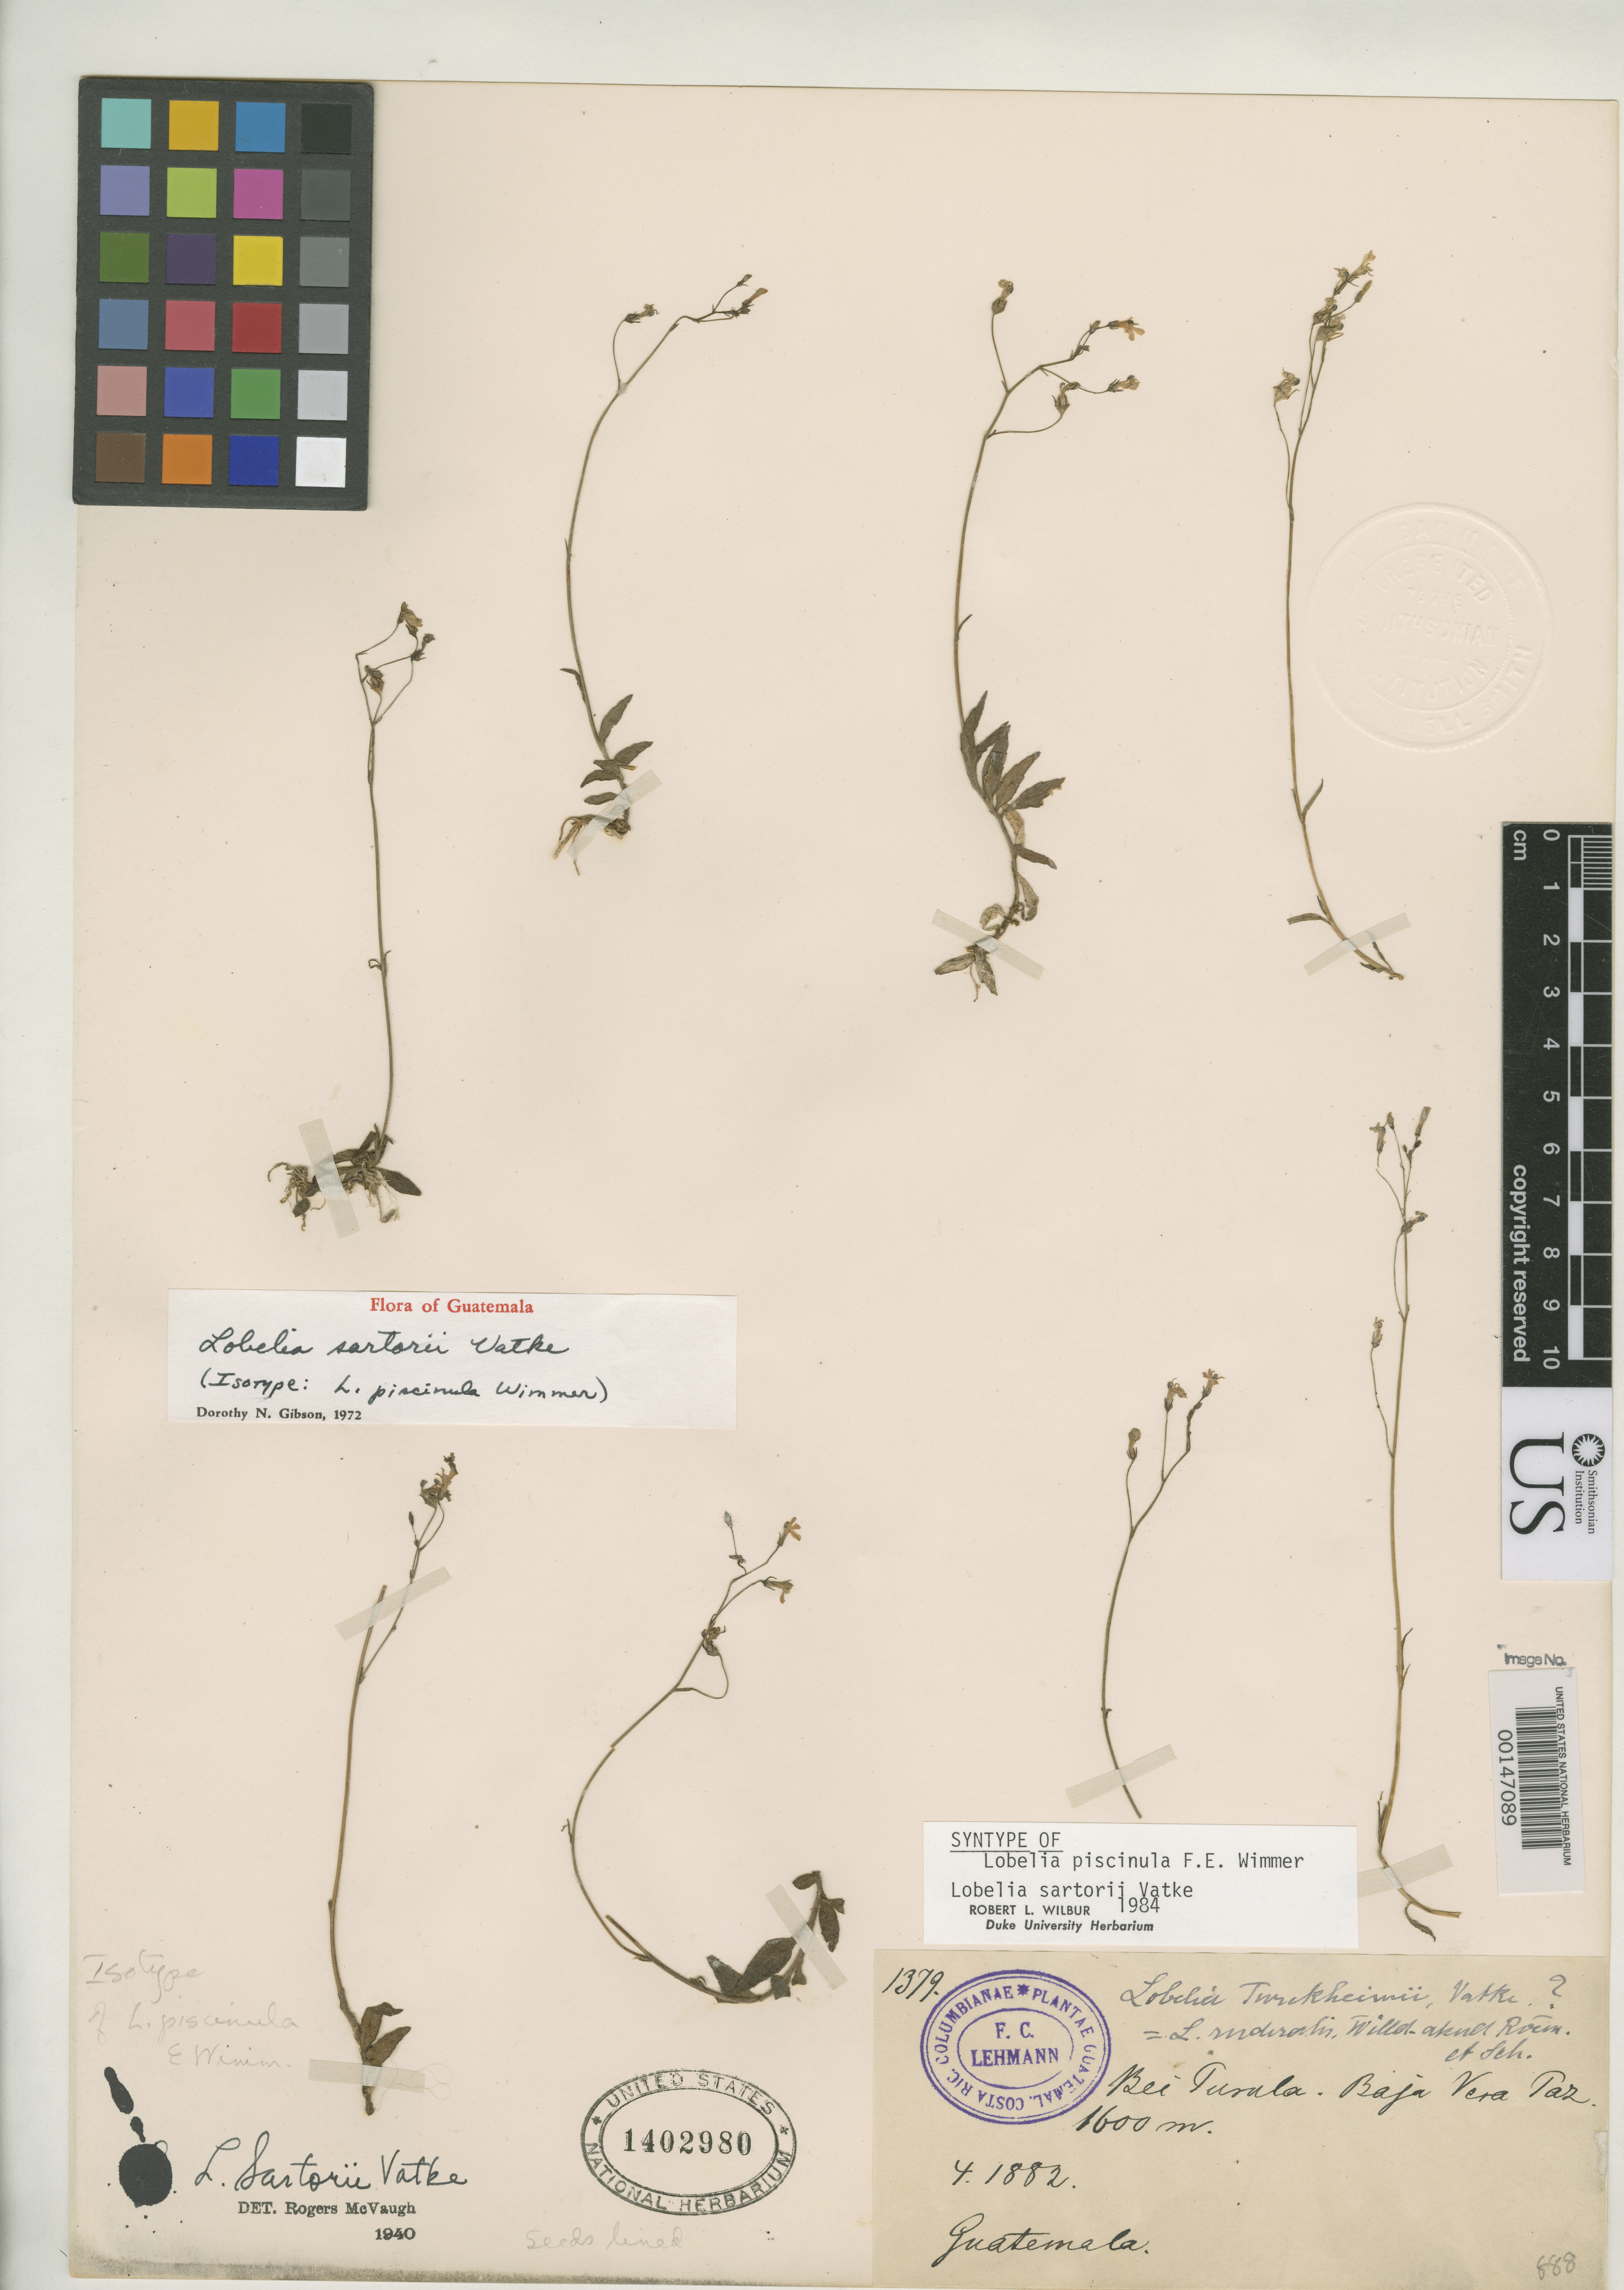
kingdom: Plantae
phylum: Tracheophyta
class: Magnoliopsida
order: Asterales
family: Campanulaceae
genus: Lobelia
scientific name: Lobelia piscinula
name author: E. Wimm.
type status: Isotype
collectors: F. C. Lehmann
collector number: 1379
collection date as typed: Apr 1882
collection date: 1882-04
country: Guatemala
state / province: Baja Verapaz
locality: Tusula.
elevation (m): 1600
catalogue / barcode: US 1402980